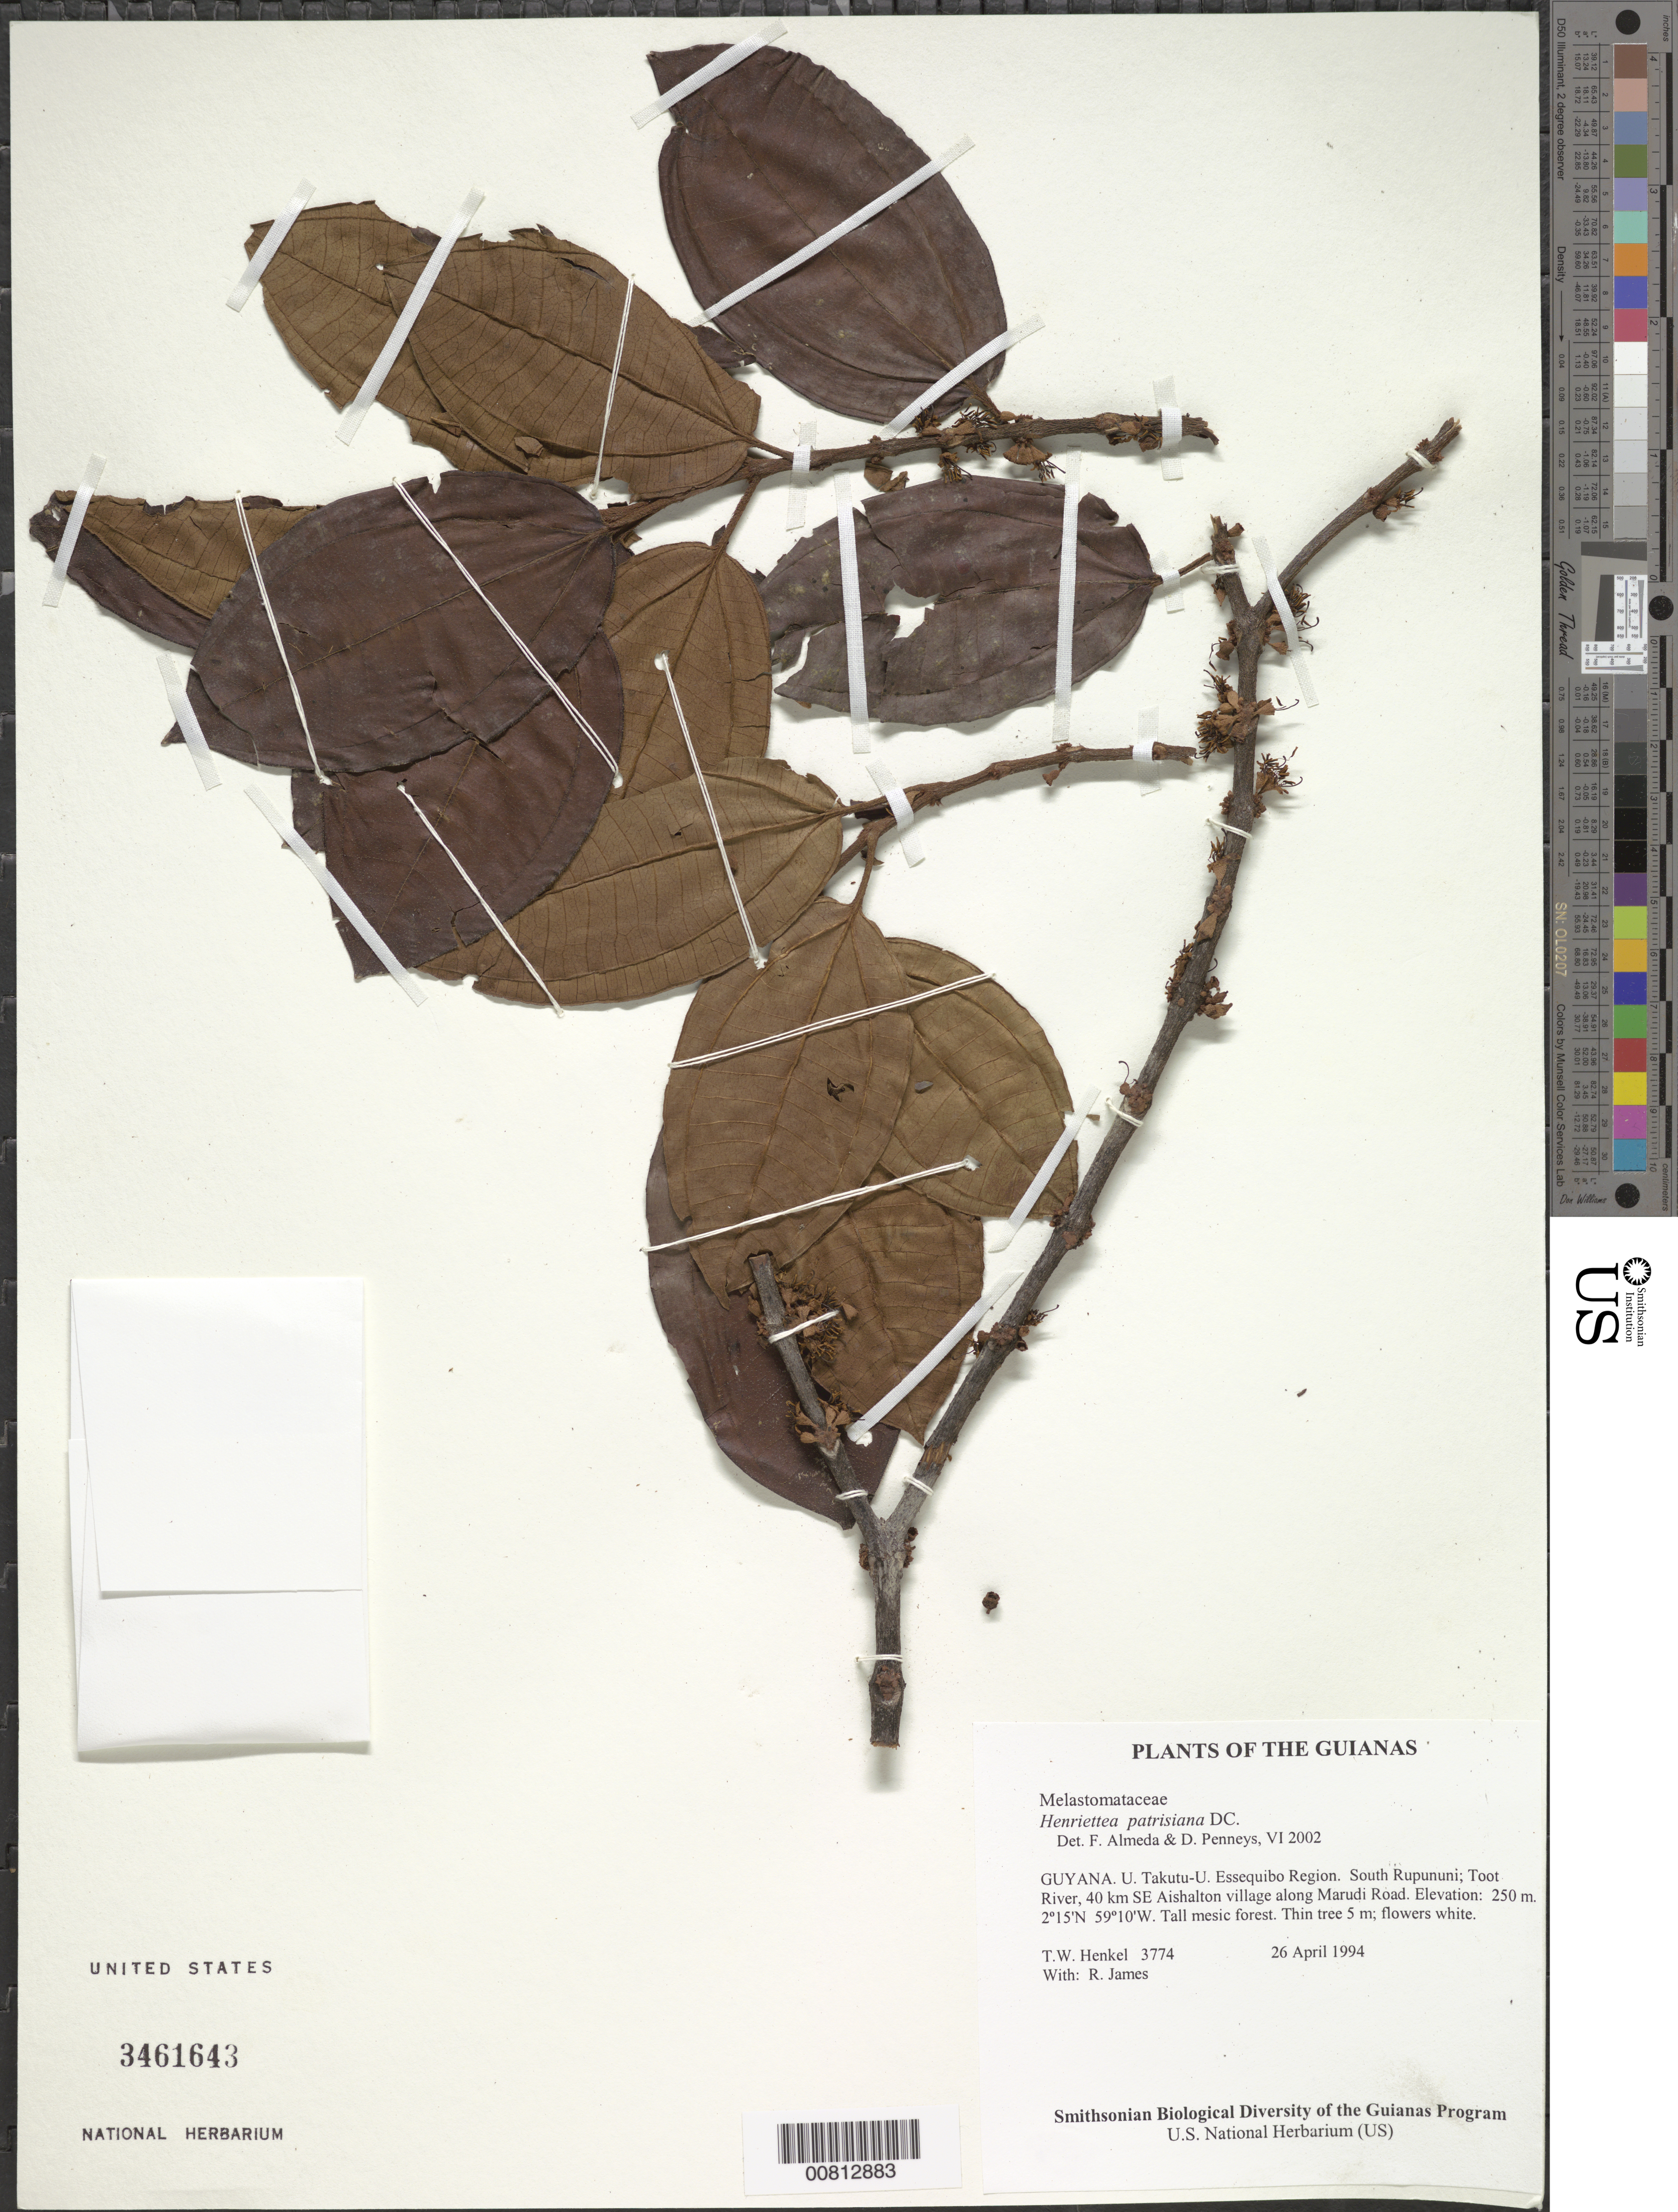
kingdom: Plantae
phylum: Tracheophyta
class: Magnoliopsida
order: Myrtales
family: Melastomataceae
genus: Henriettea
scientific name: Henriettea patrisiana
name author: DC.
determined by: Almeda, F.; Penneys, D. S.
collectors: T. Henkel & R. James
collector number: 3774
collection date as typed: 26 April 1994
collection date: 1994-04-26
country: Guyana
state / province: U. Takutu-U. Essequibo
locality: South Rupununi; Toot River, 40 km SE Aishalton village along Marudi Road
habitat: Tall mesic forest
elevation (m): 250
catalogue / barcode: US 3461643